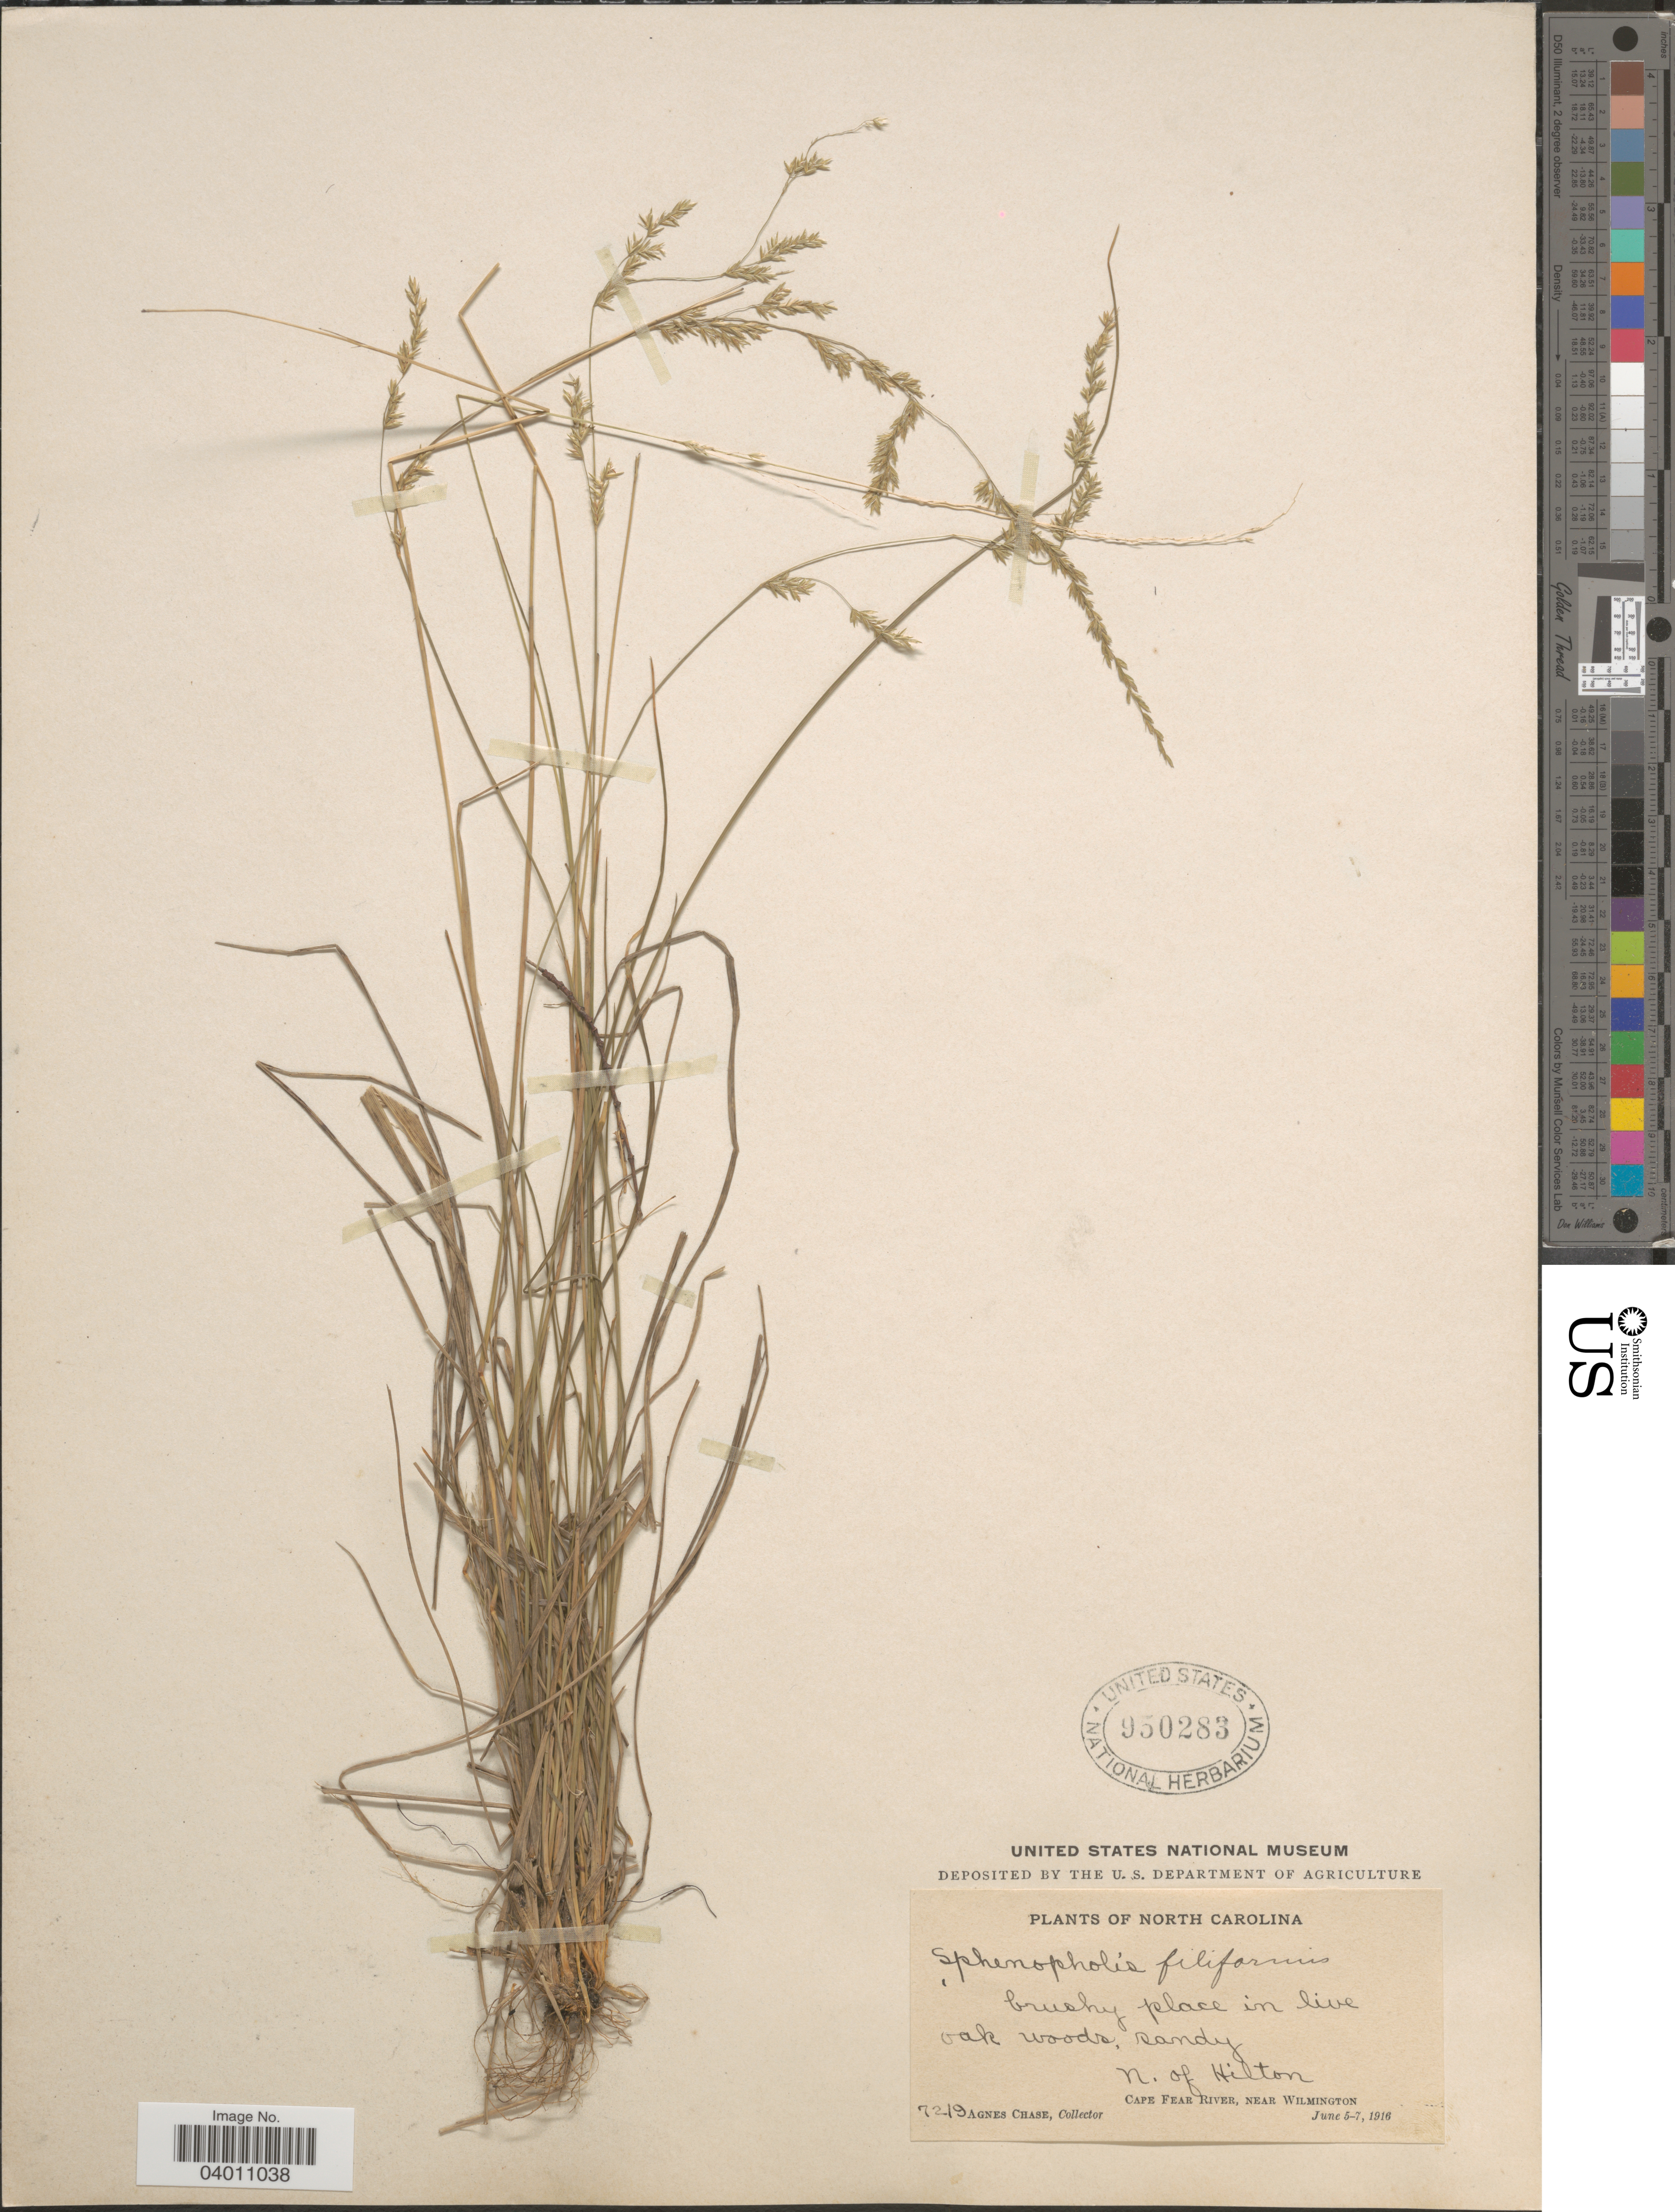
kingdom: Plantae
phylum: Tracheophyta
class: Liliopsida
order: Poales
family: Poaceae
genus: Sphenopholis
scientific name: Sphenopholis filiformis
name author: (Chapm.) Scribn.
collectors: A. Chase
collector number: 7219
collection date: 1916-06-05/1916-06-07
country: United States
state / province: North Carolina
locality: N. of Hilton. Cape Fear River, near Wilmington.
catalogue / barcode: US 950283